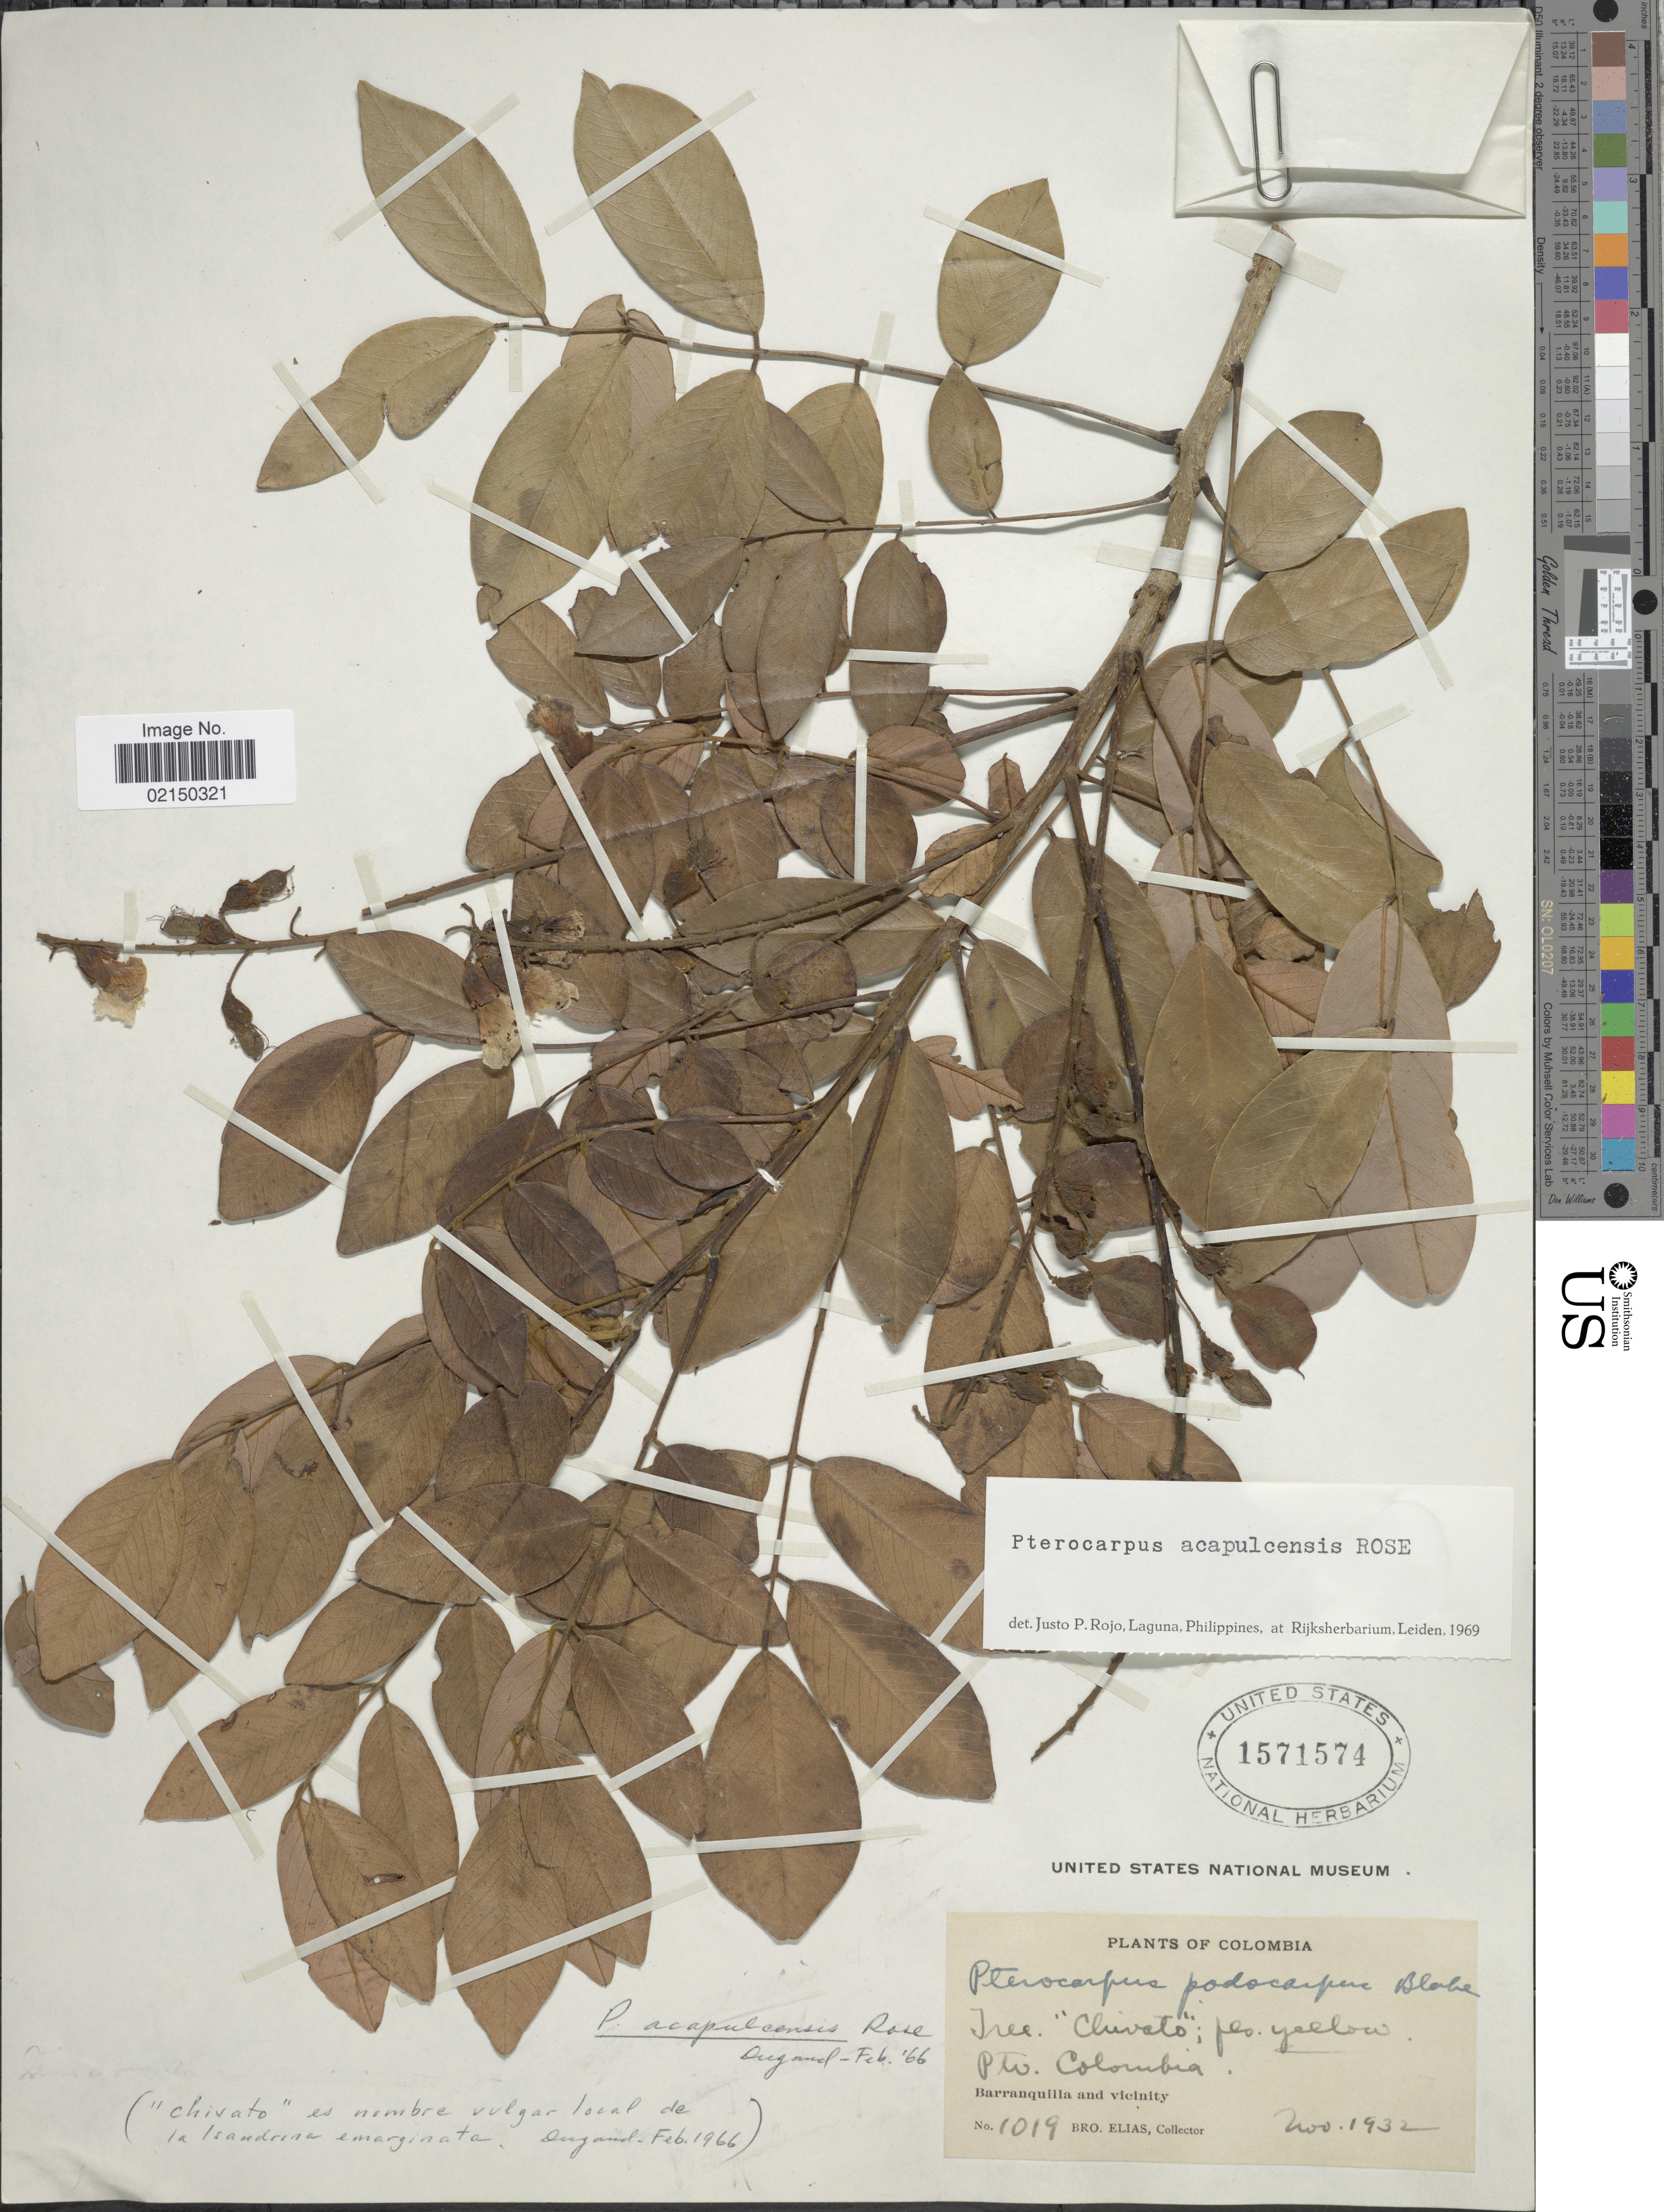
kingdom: Plantae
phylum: Tracheophyta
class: Magnoliopsida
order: Fabales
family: Fabaceae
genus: Pterocarpus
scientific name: Pterocarpus acapulcensis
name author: Rose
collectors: Bro. Elias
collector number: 1019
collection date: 1932-11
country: Colombia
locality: Pto. Colombia, Barranquilla and vicinity.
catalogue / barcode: US 1571574